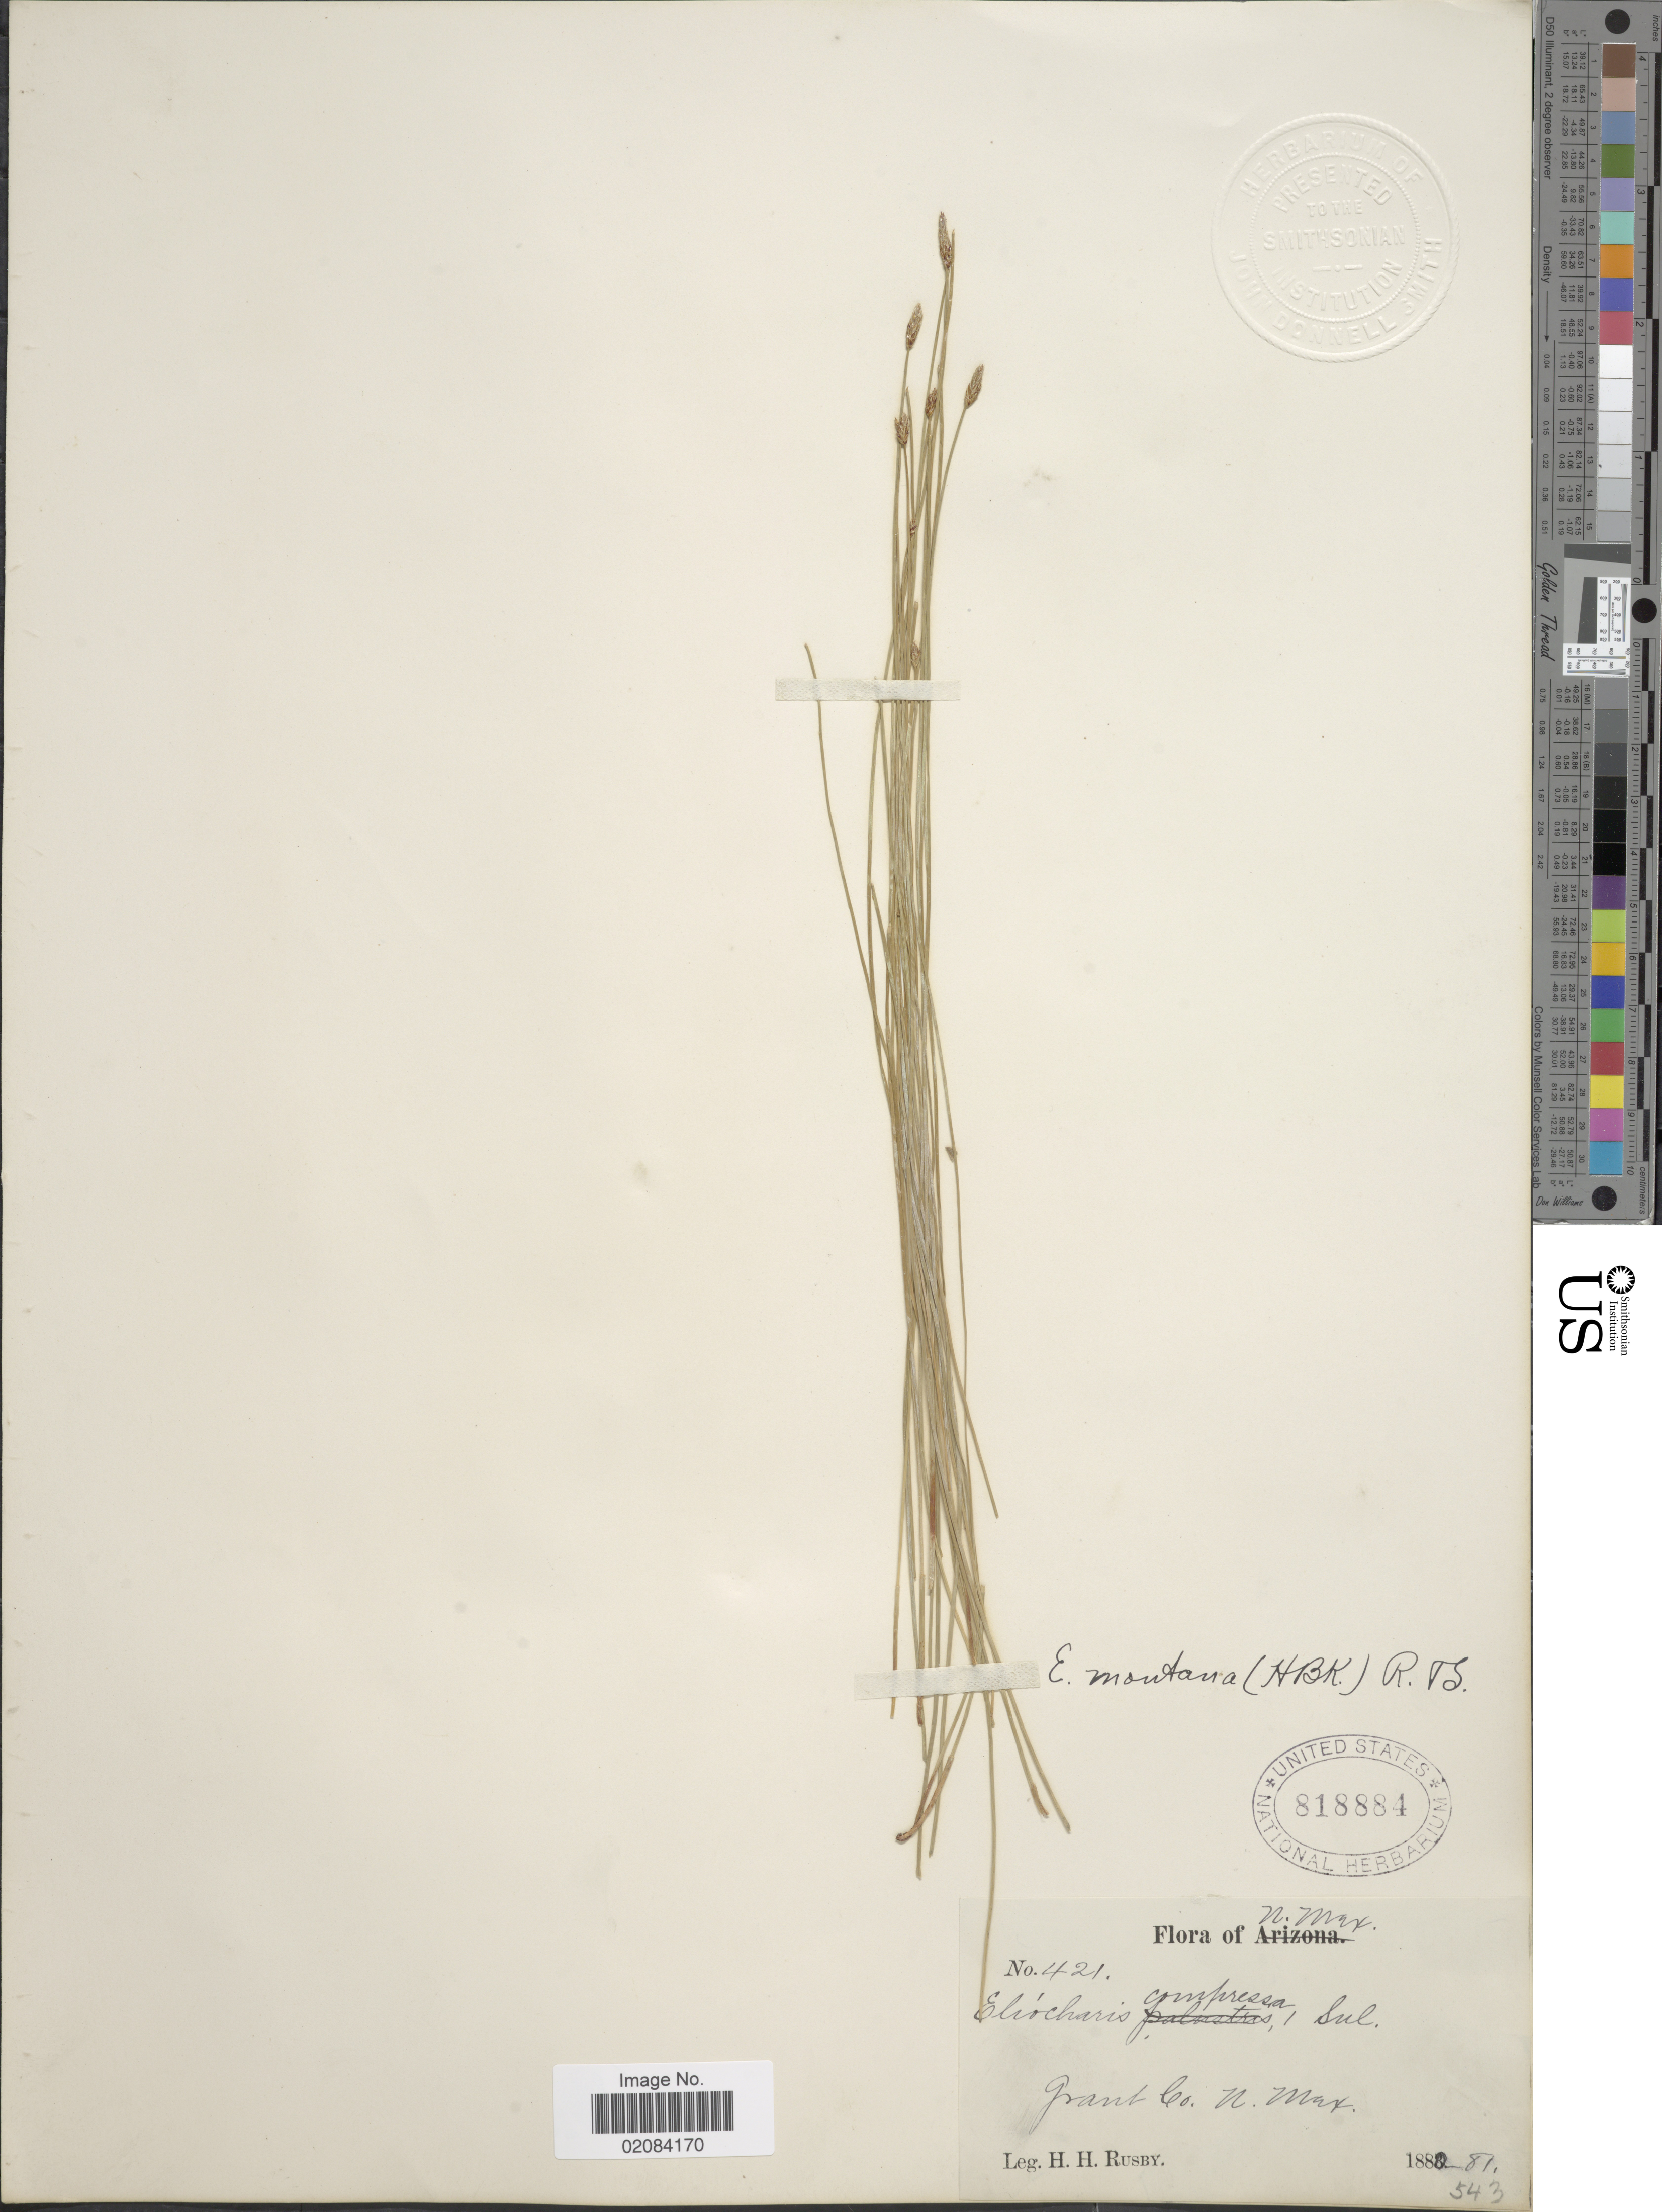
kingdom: Plantae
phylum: Tracheophyta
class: Liliopsida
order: Poales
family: Cyperaceae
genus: Eleocharis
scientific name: Eleocharis erythropoda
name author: Steud.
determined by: Smith, S. G.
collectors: H. H. Rusby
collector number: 421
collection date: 1881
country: United States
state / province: New Mexico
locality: N.Mex. Grant Co. N. Mex.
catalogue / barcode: US 818884